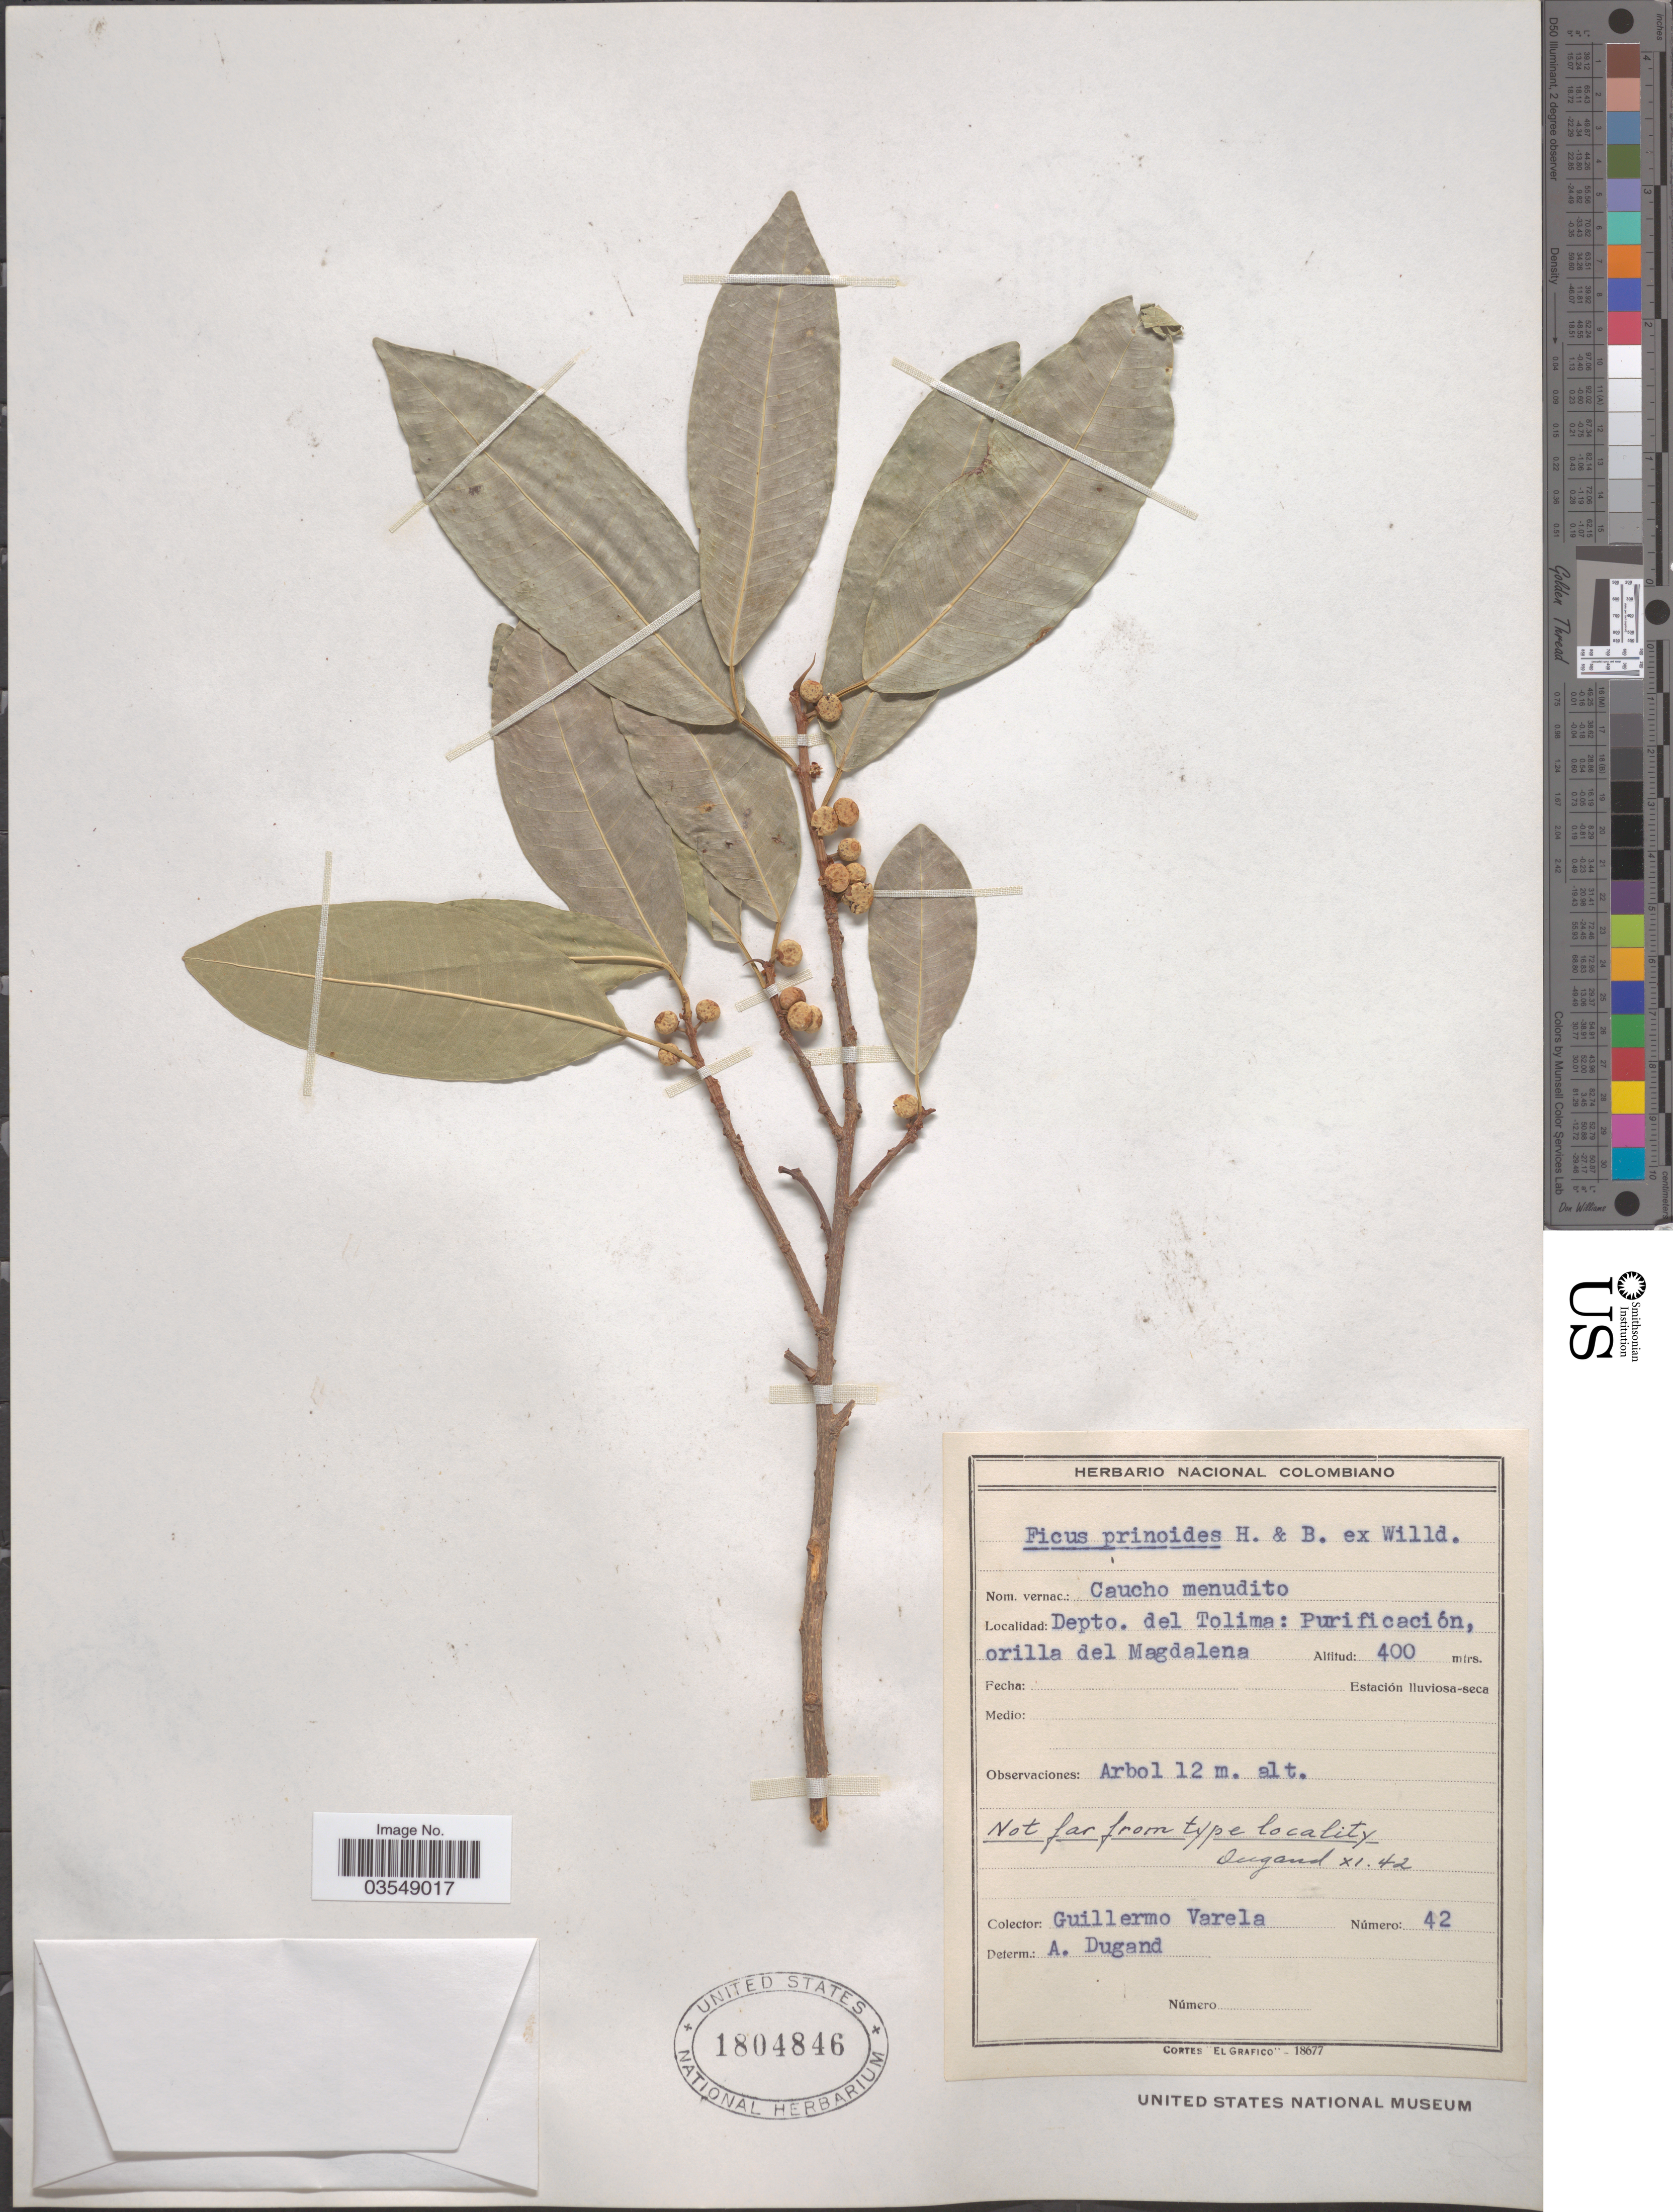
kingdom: Plantae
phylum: Tracheophyta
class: Magnoliopsida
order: Rosales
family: Moraceae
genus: Ficus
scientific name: Ficus pallida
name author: Vahl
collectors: G. Varela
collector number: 42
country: Colombia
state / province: Tolima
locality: Depto. del Tolima: Purificación, orilla del Magdalena.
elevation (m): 400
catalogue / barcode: US 1804846